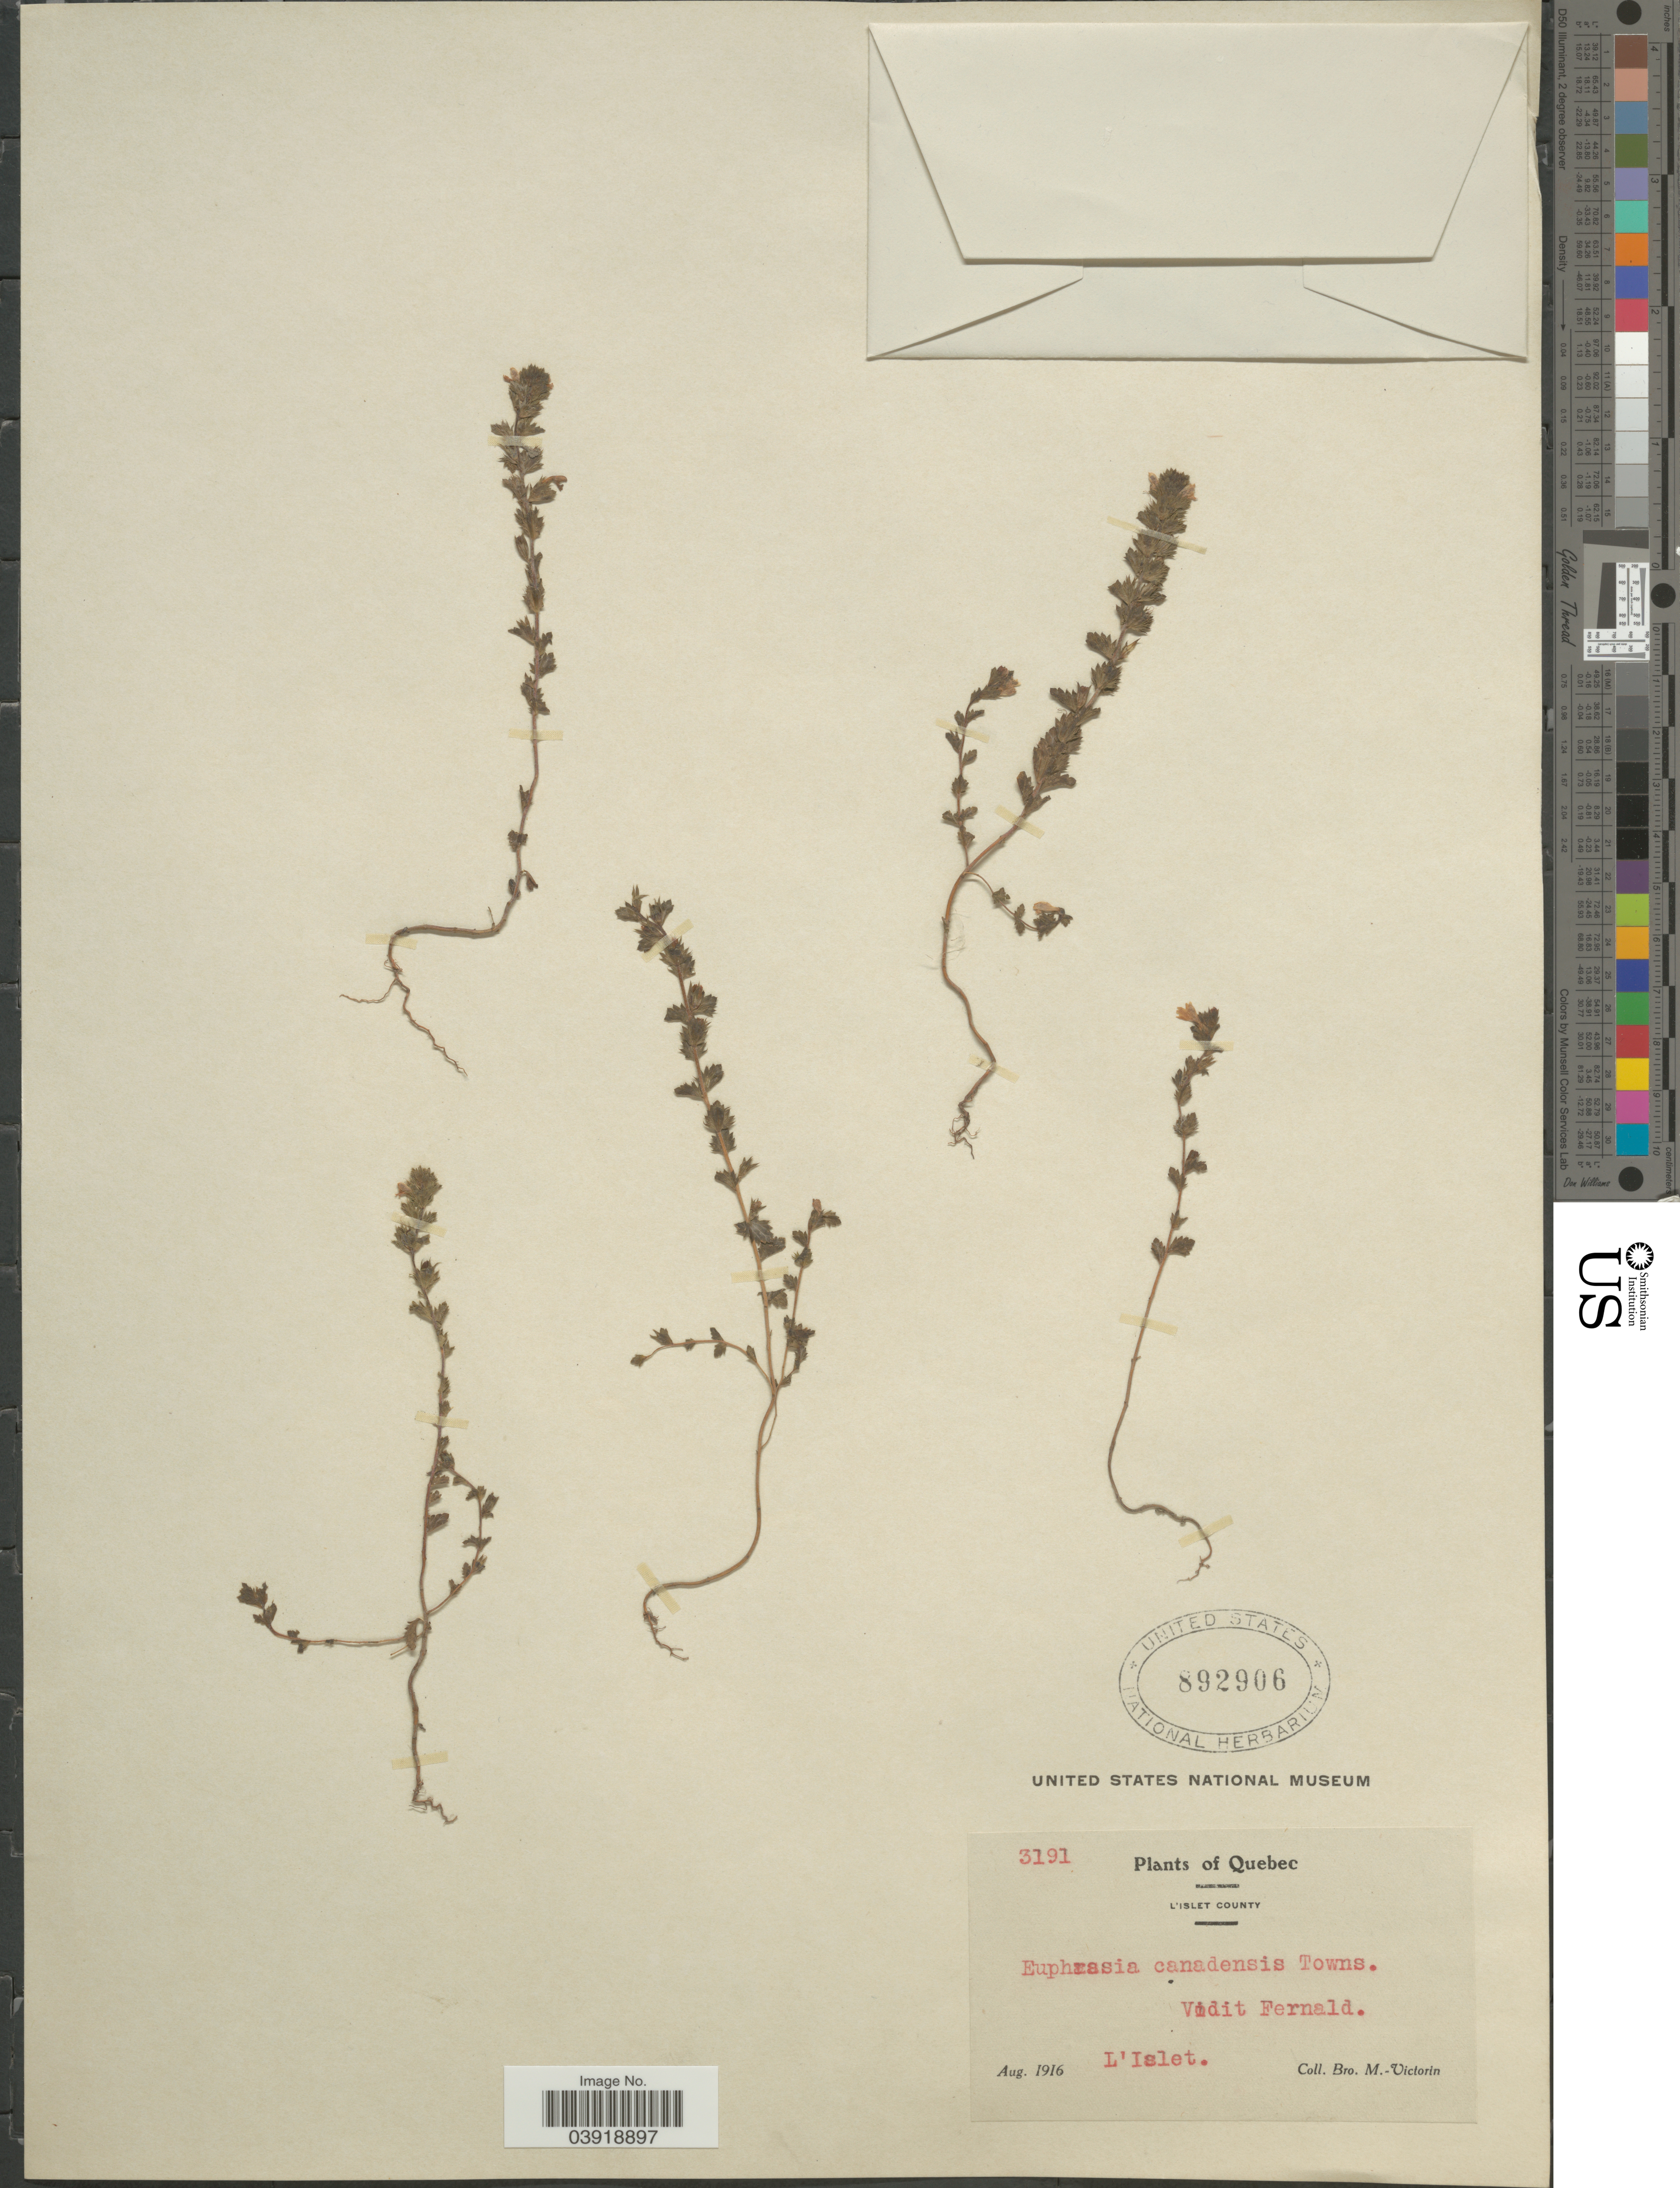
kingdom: Plantae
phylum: Tracheophyta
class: Magnoliopsida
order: Lamiales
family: Orobanchaceae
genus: Euphrasia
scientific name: Euphrasia canadensis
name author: J.F. Towns.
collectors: Fr. Marie-Victorin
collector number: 3191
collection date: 1916-08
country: Canada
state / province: Quebec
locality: L'Islet County. L'Islet.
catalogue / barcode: US 892906